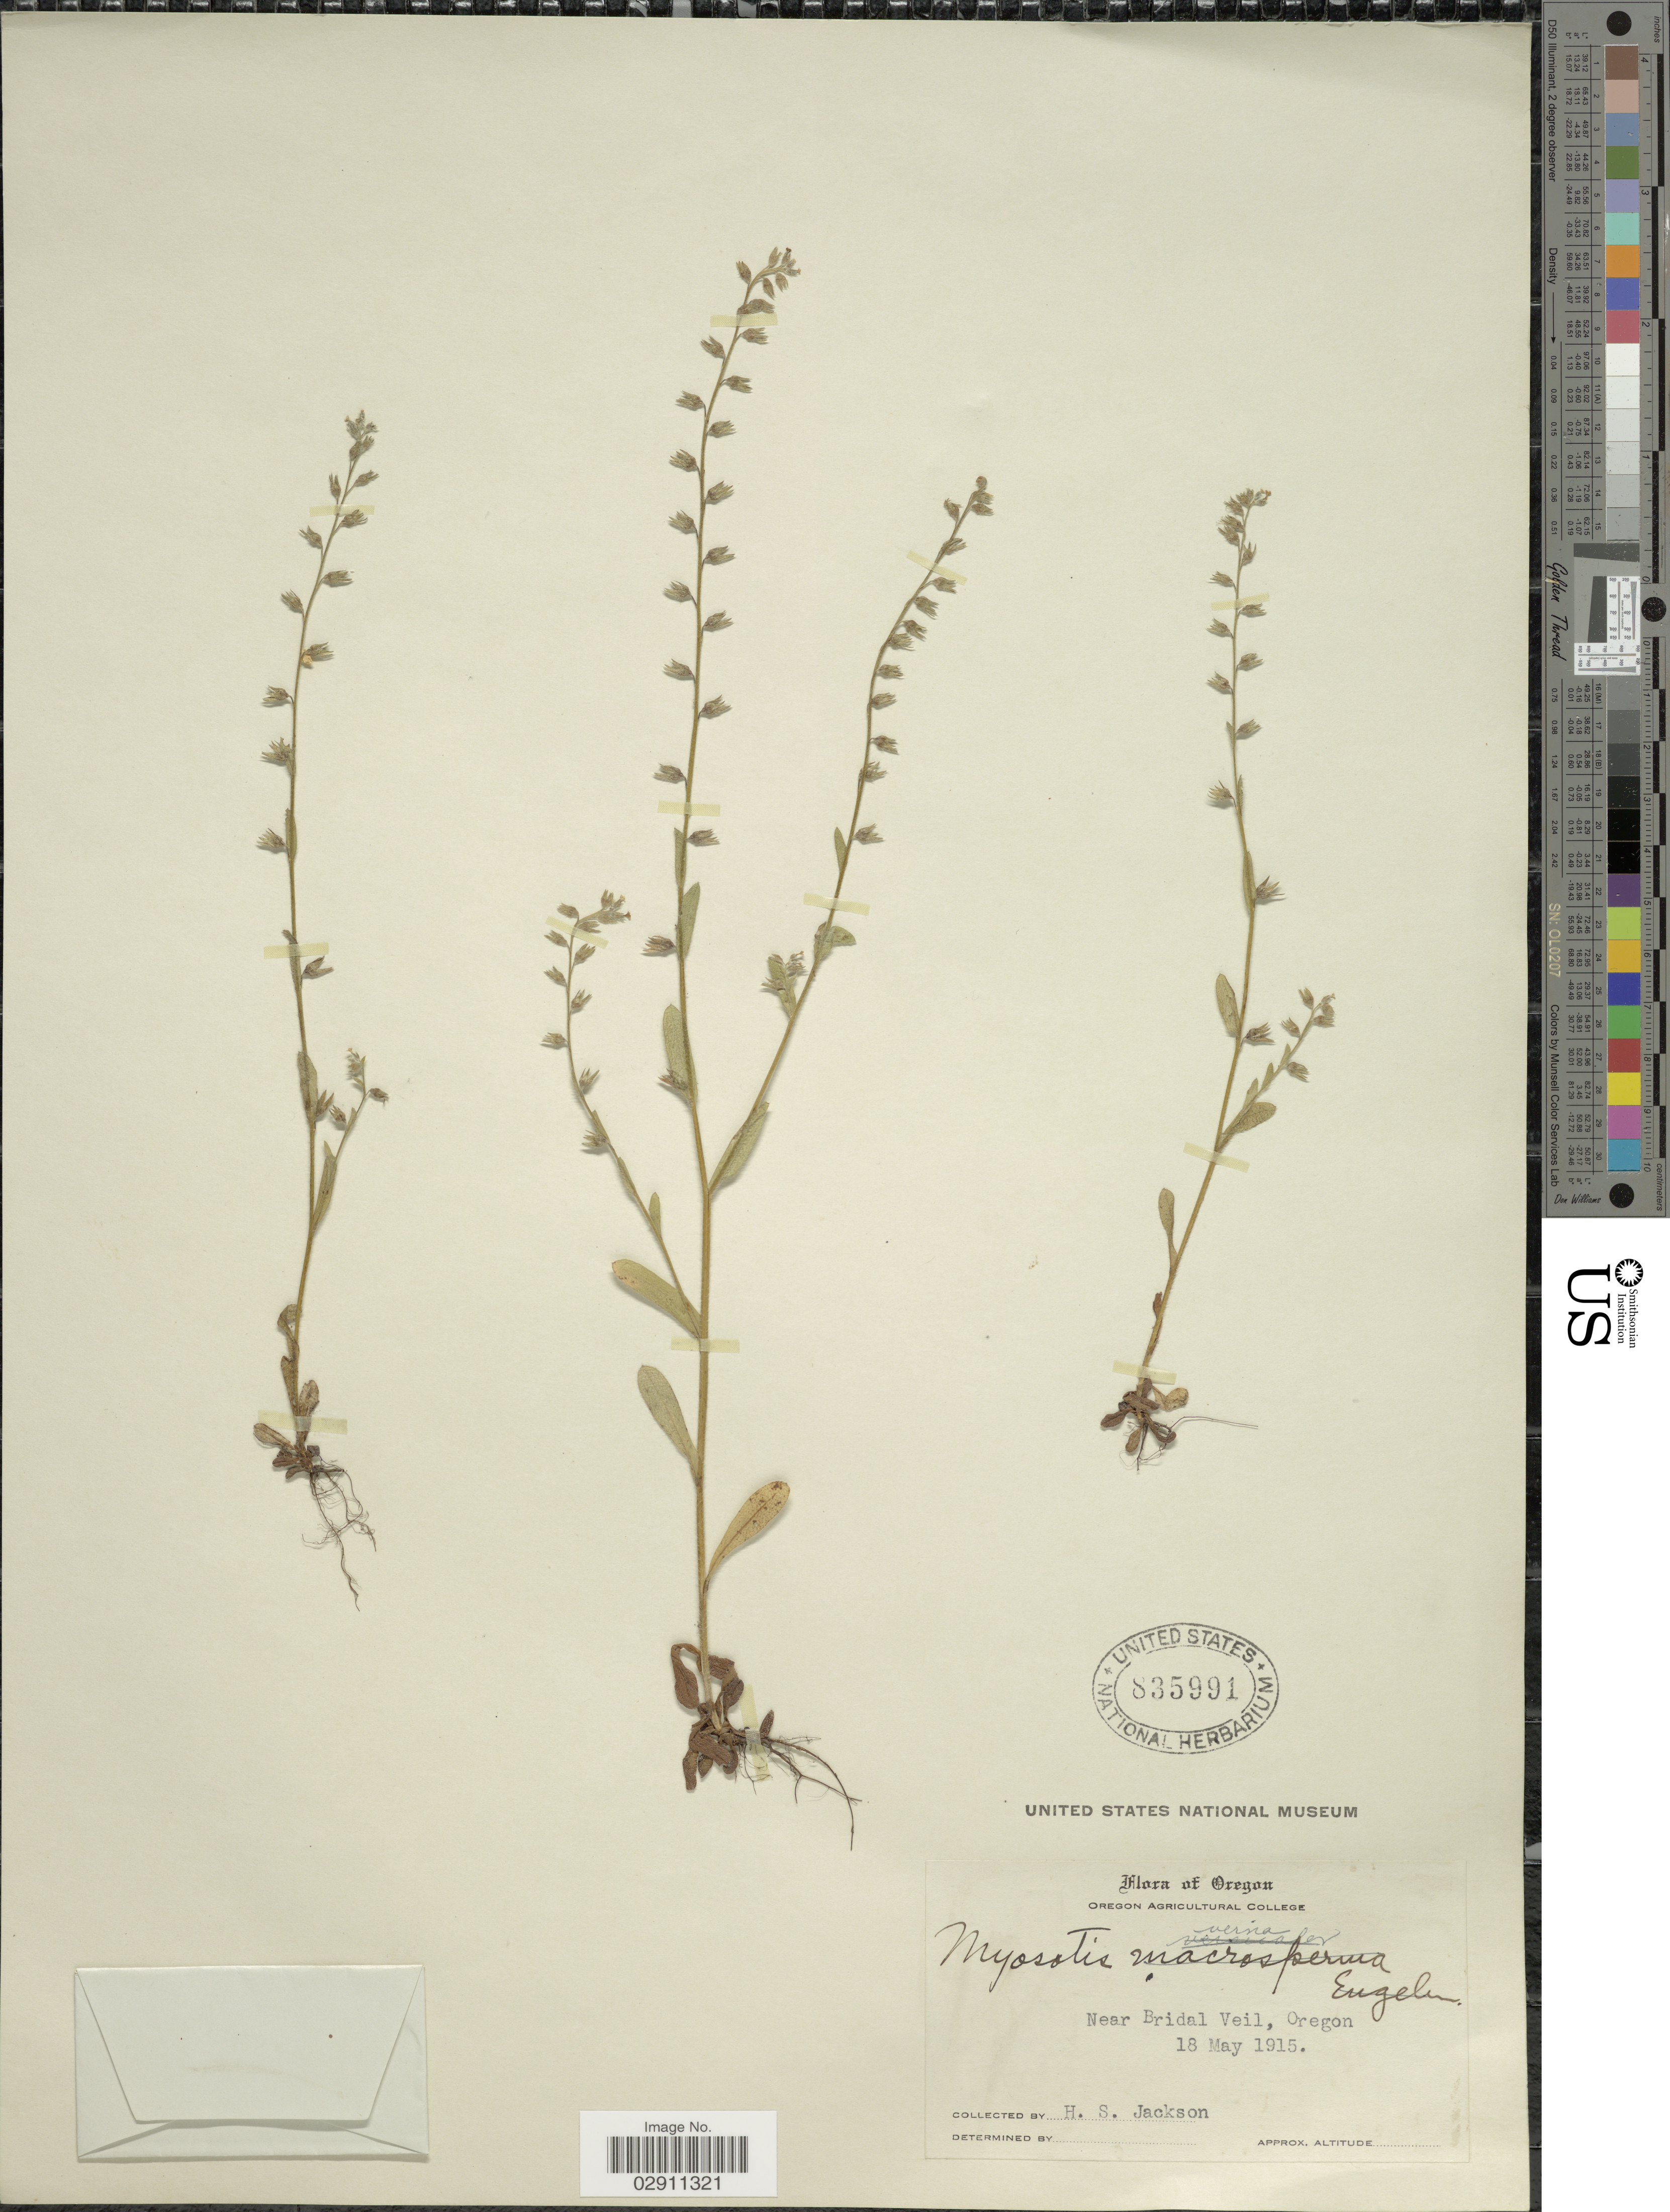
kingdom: Plantae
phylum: Tracheophyta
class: Magnoliopsida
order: Boraginales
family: Boraginaceae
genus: Myosotis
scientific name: Myosotis verna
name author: Nutt.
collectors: H. Jackson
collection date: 1915-05-18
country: United States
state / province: Oregon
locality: Near Bridal Veil.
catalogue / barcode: US 835991